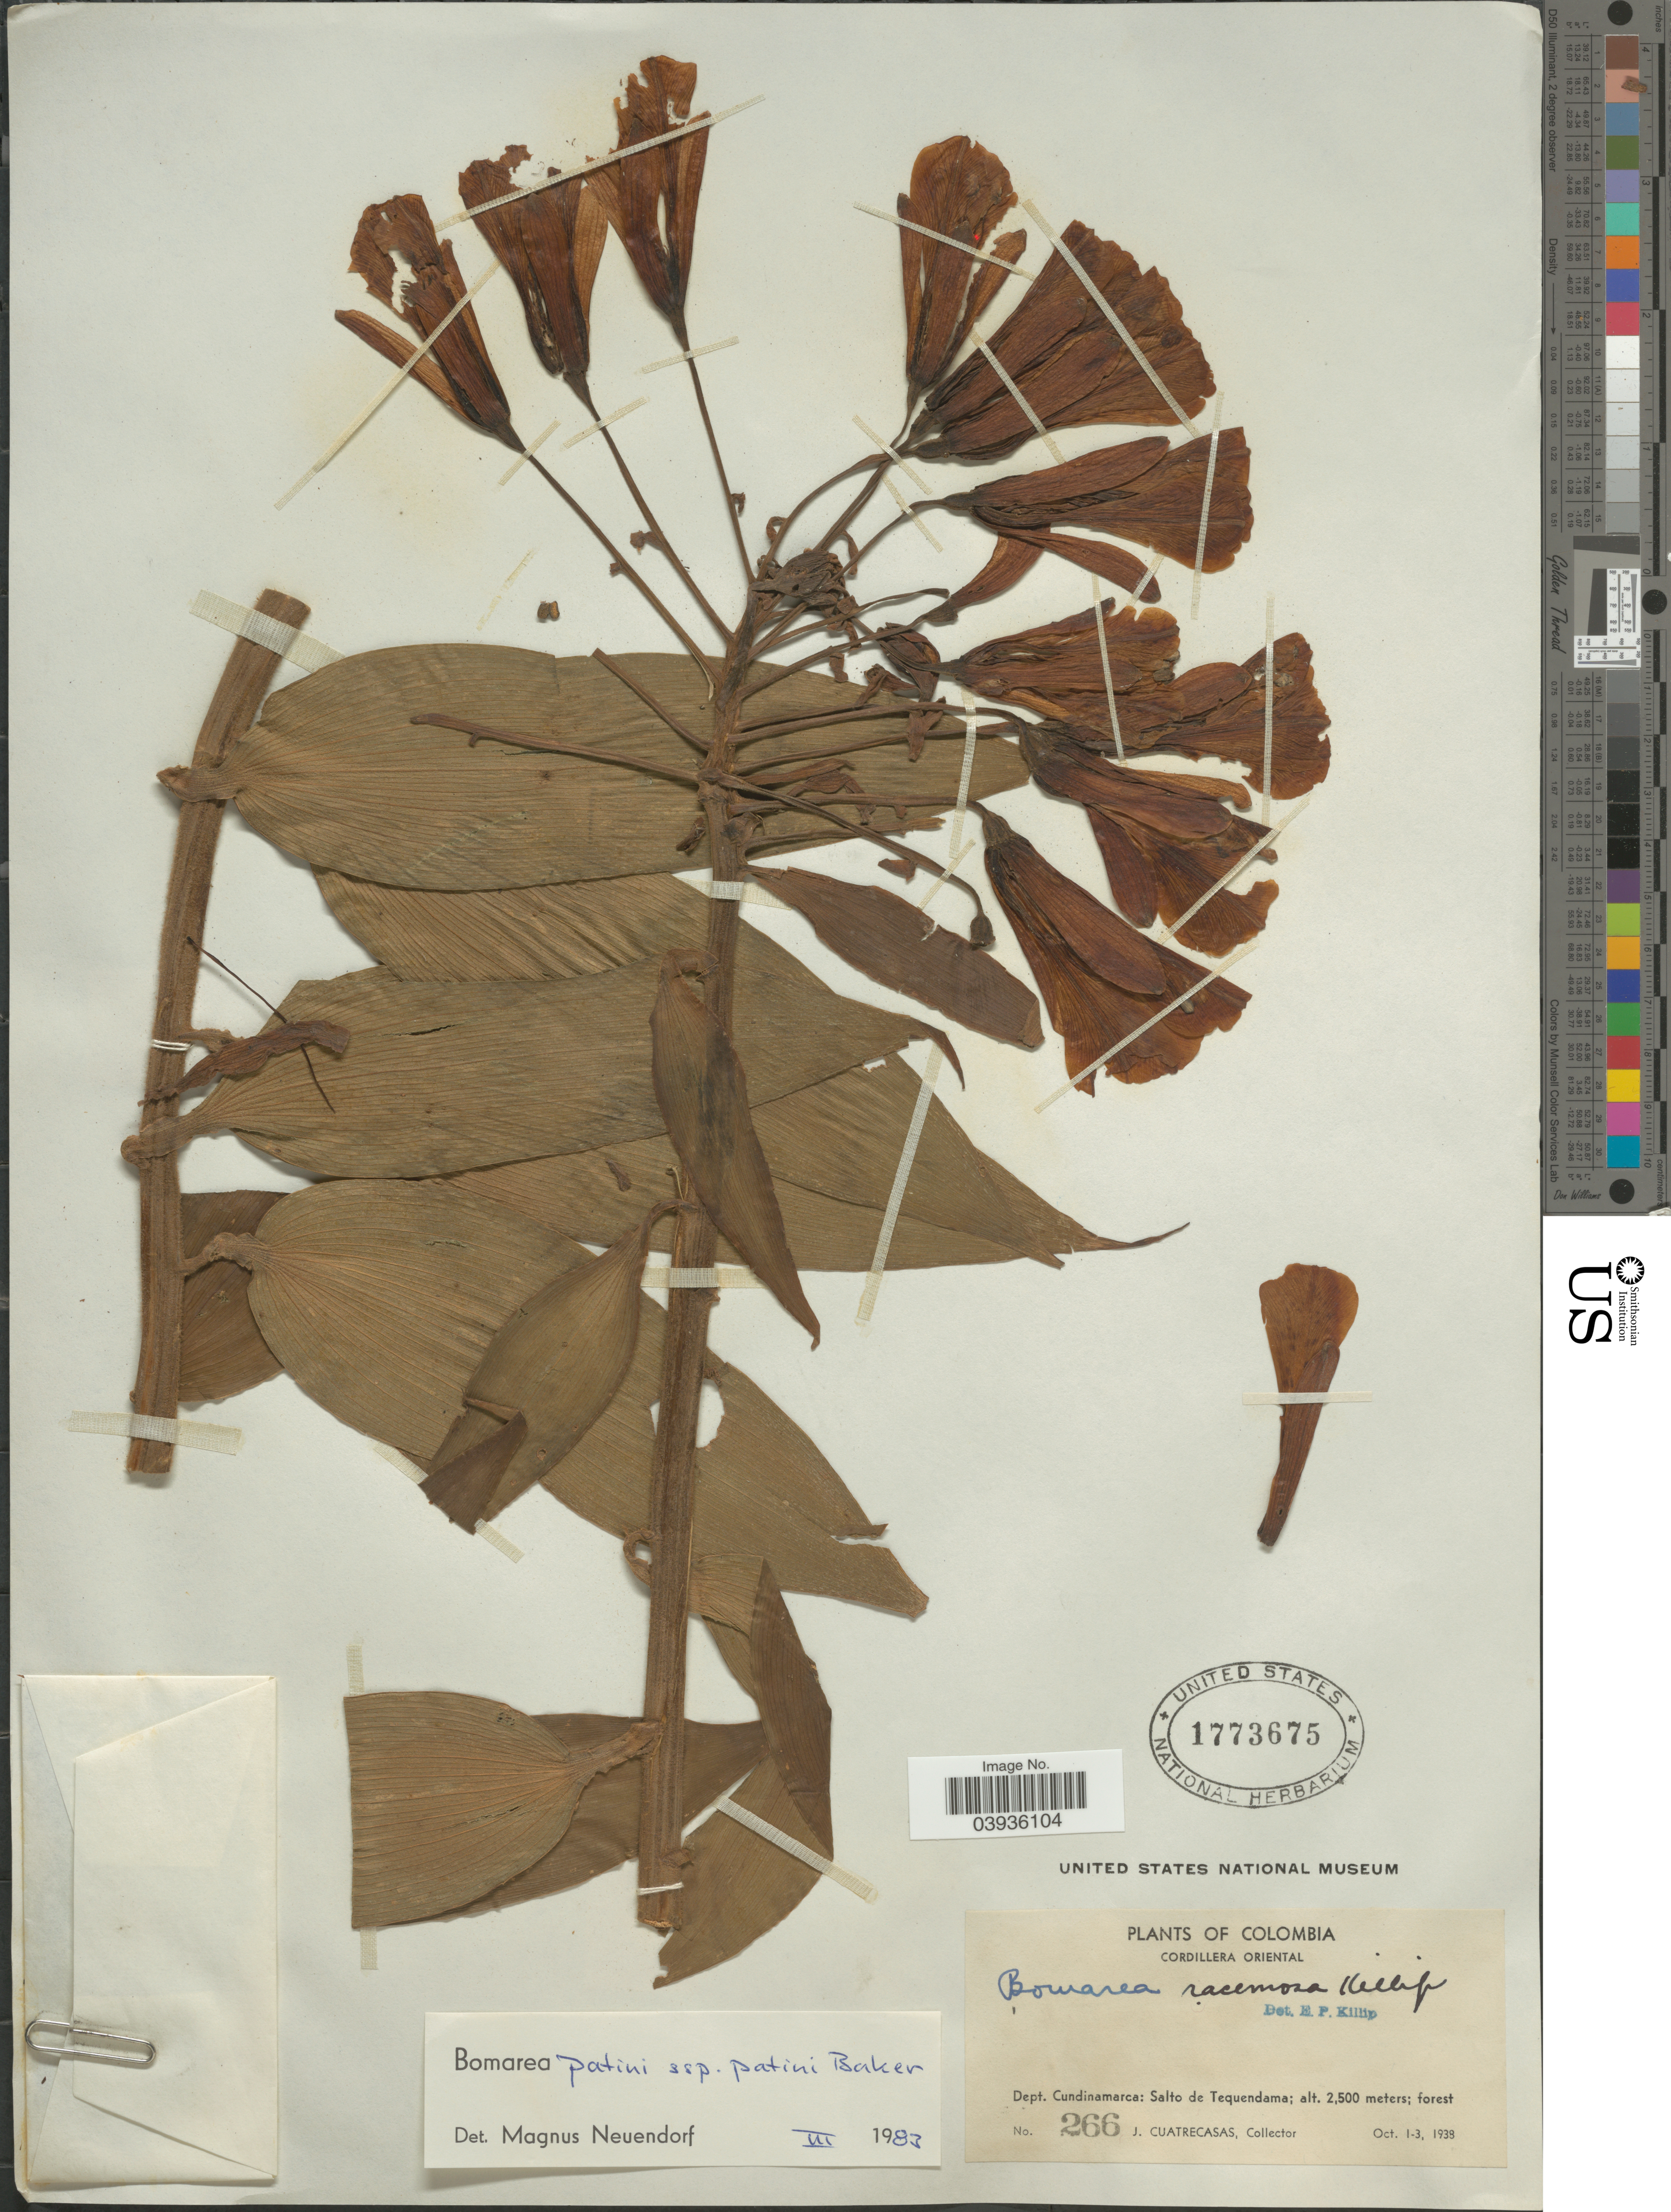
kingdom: Plantae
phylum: Tracheophyta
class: Liliopsida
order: Liliales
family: Alstroemeriaceae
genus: Bomarea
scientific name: Bomarea patinii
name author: Baker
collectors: J. Cuatrecasas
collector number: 266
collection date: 1938-10-01/1938-10-03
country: Colombia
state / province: Cundinamarca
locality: Cordillera Oriental. Dept. Cundinamarca: Salto de Tequendama.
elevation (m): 2500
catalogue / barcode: US 1773675